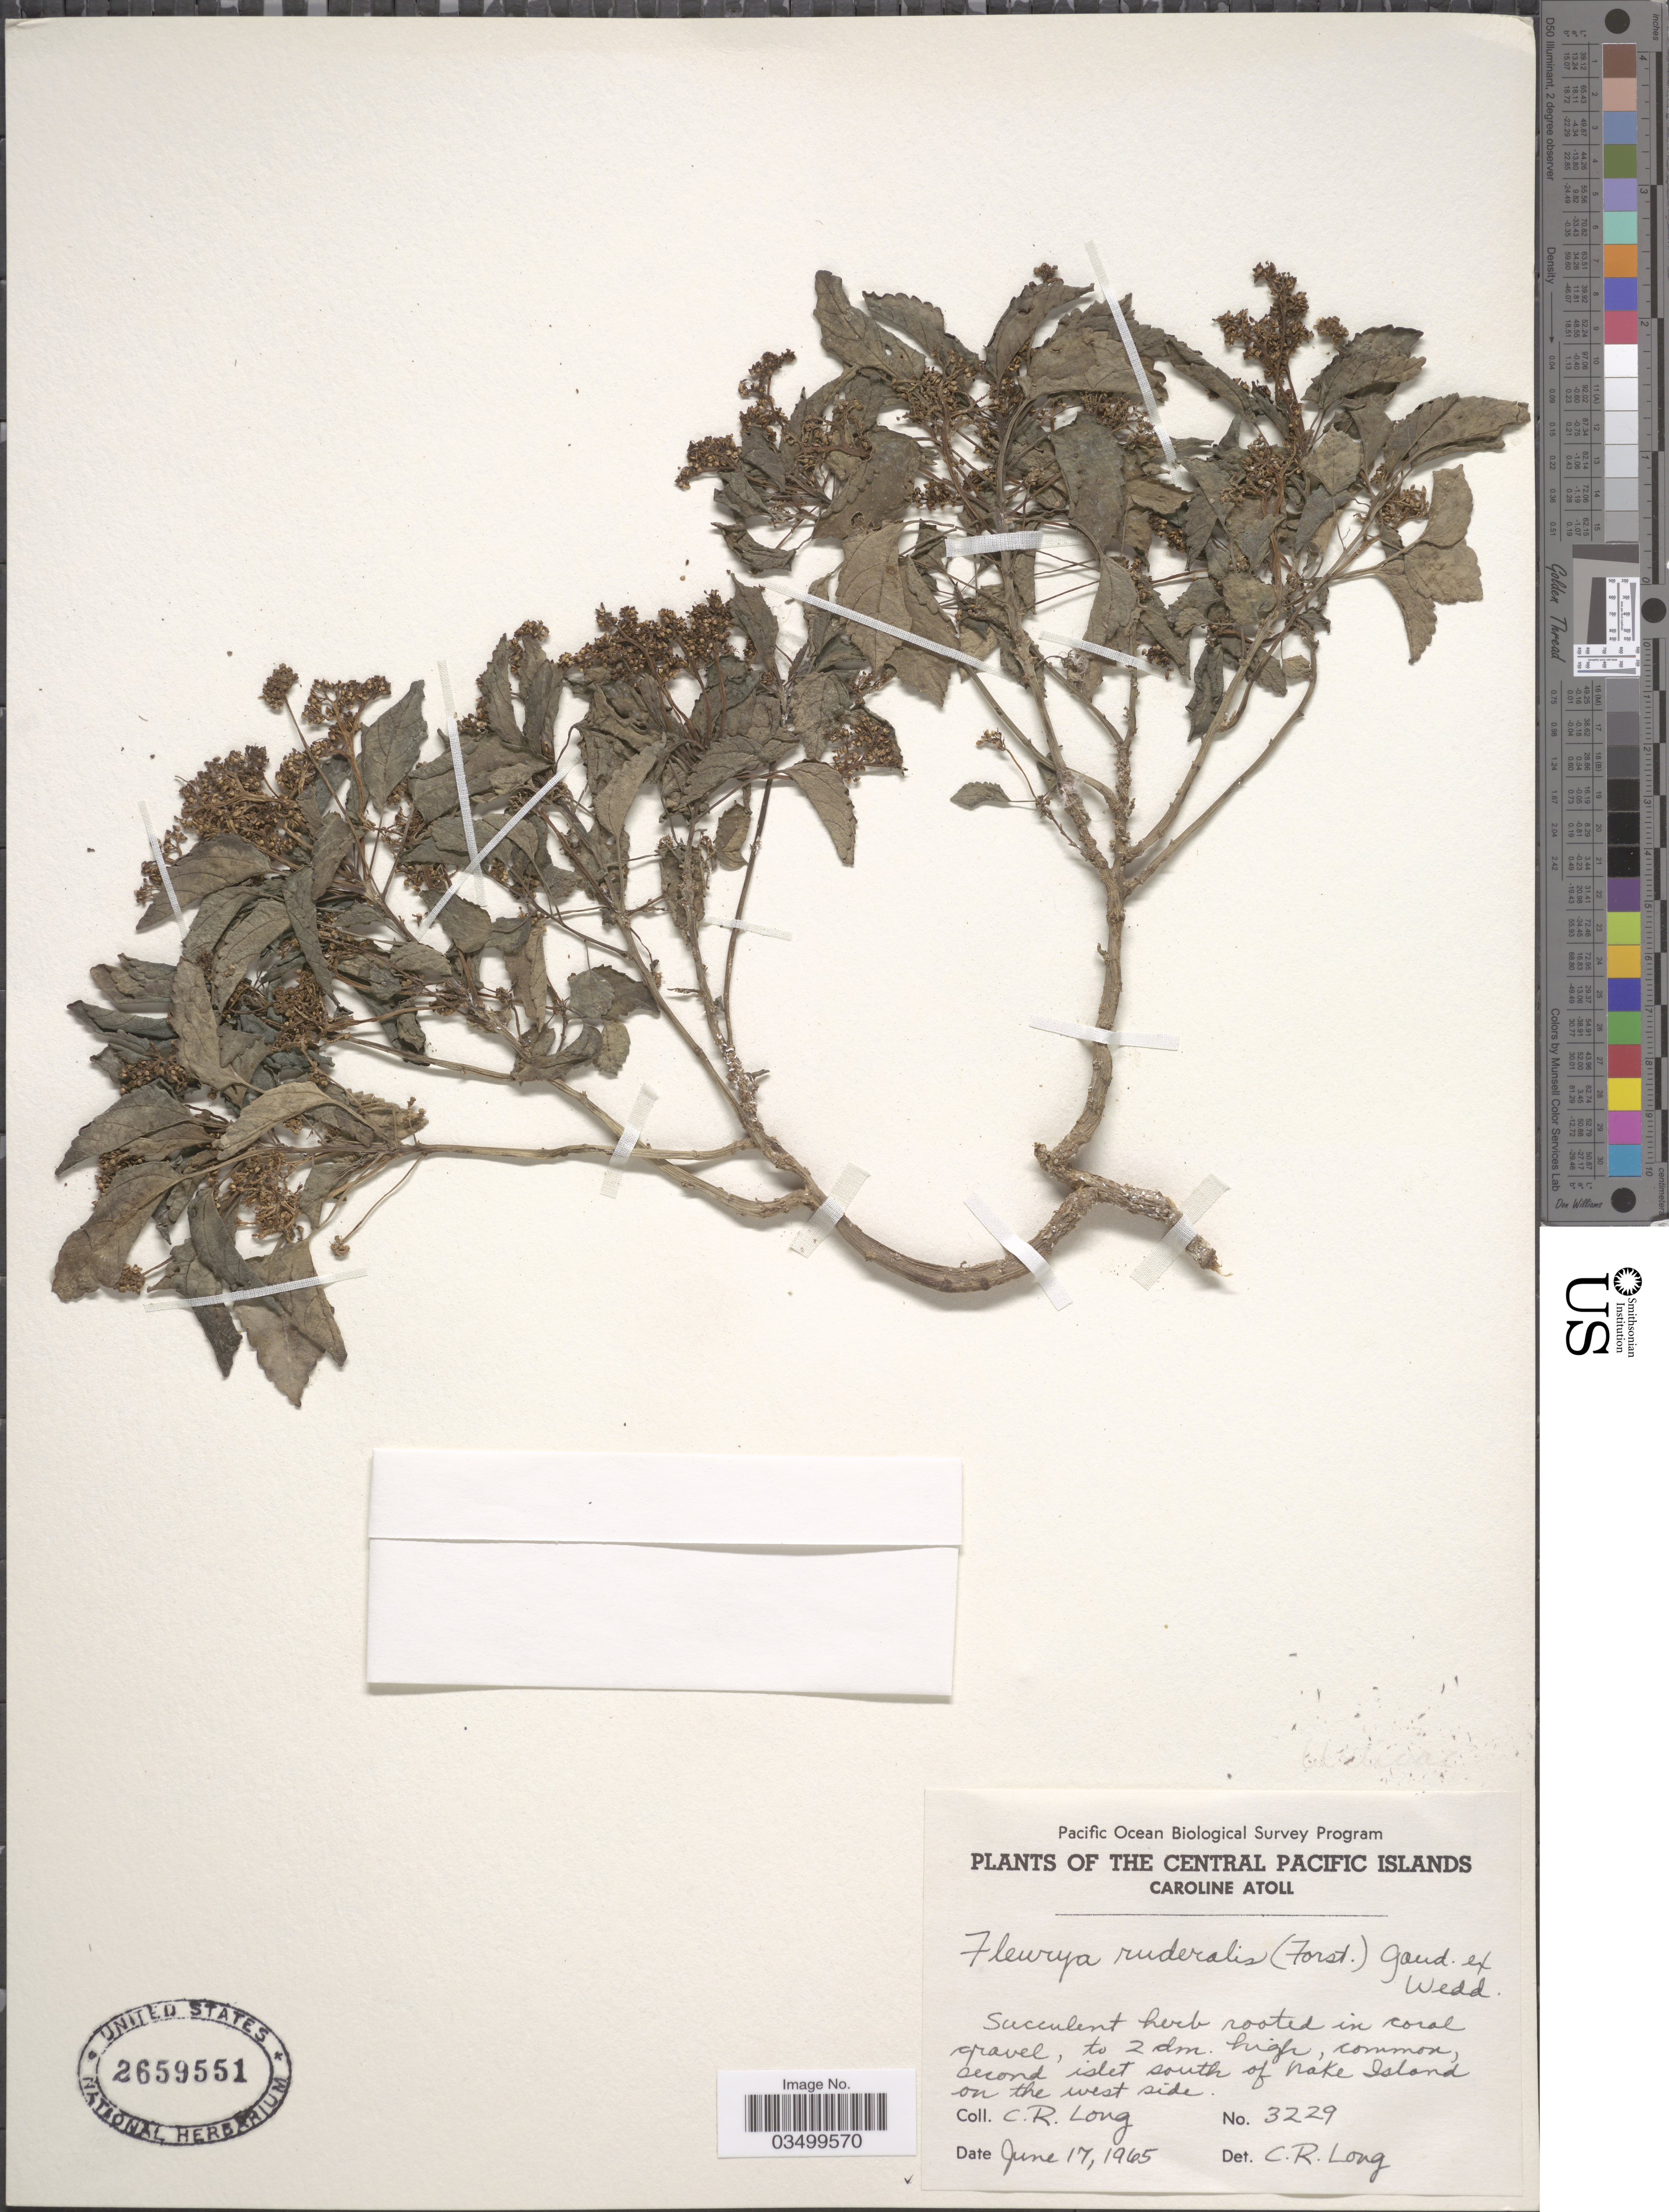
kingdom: Plantae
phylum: Tracheophyta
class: Magnoliopsida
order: Rosales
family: Urticaceae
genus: Laportea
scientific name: Laportea ruderalis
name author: (G. Forst.) Chew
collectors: C. R. Long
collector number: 3229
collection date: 1965-06-17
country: Kiribati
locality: Central Pacific Islands. Caroline Atoll. Second islet south of Nake Island on the west side.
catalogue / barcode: US 2659551